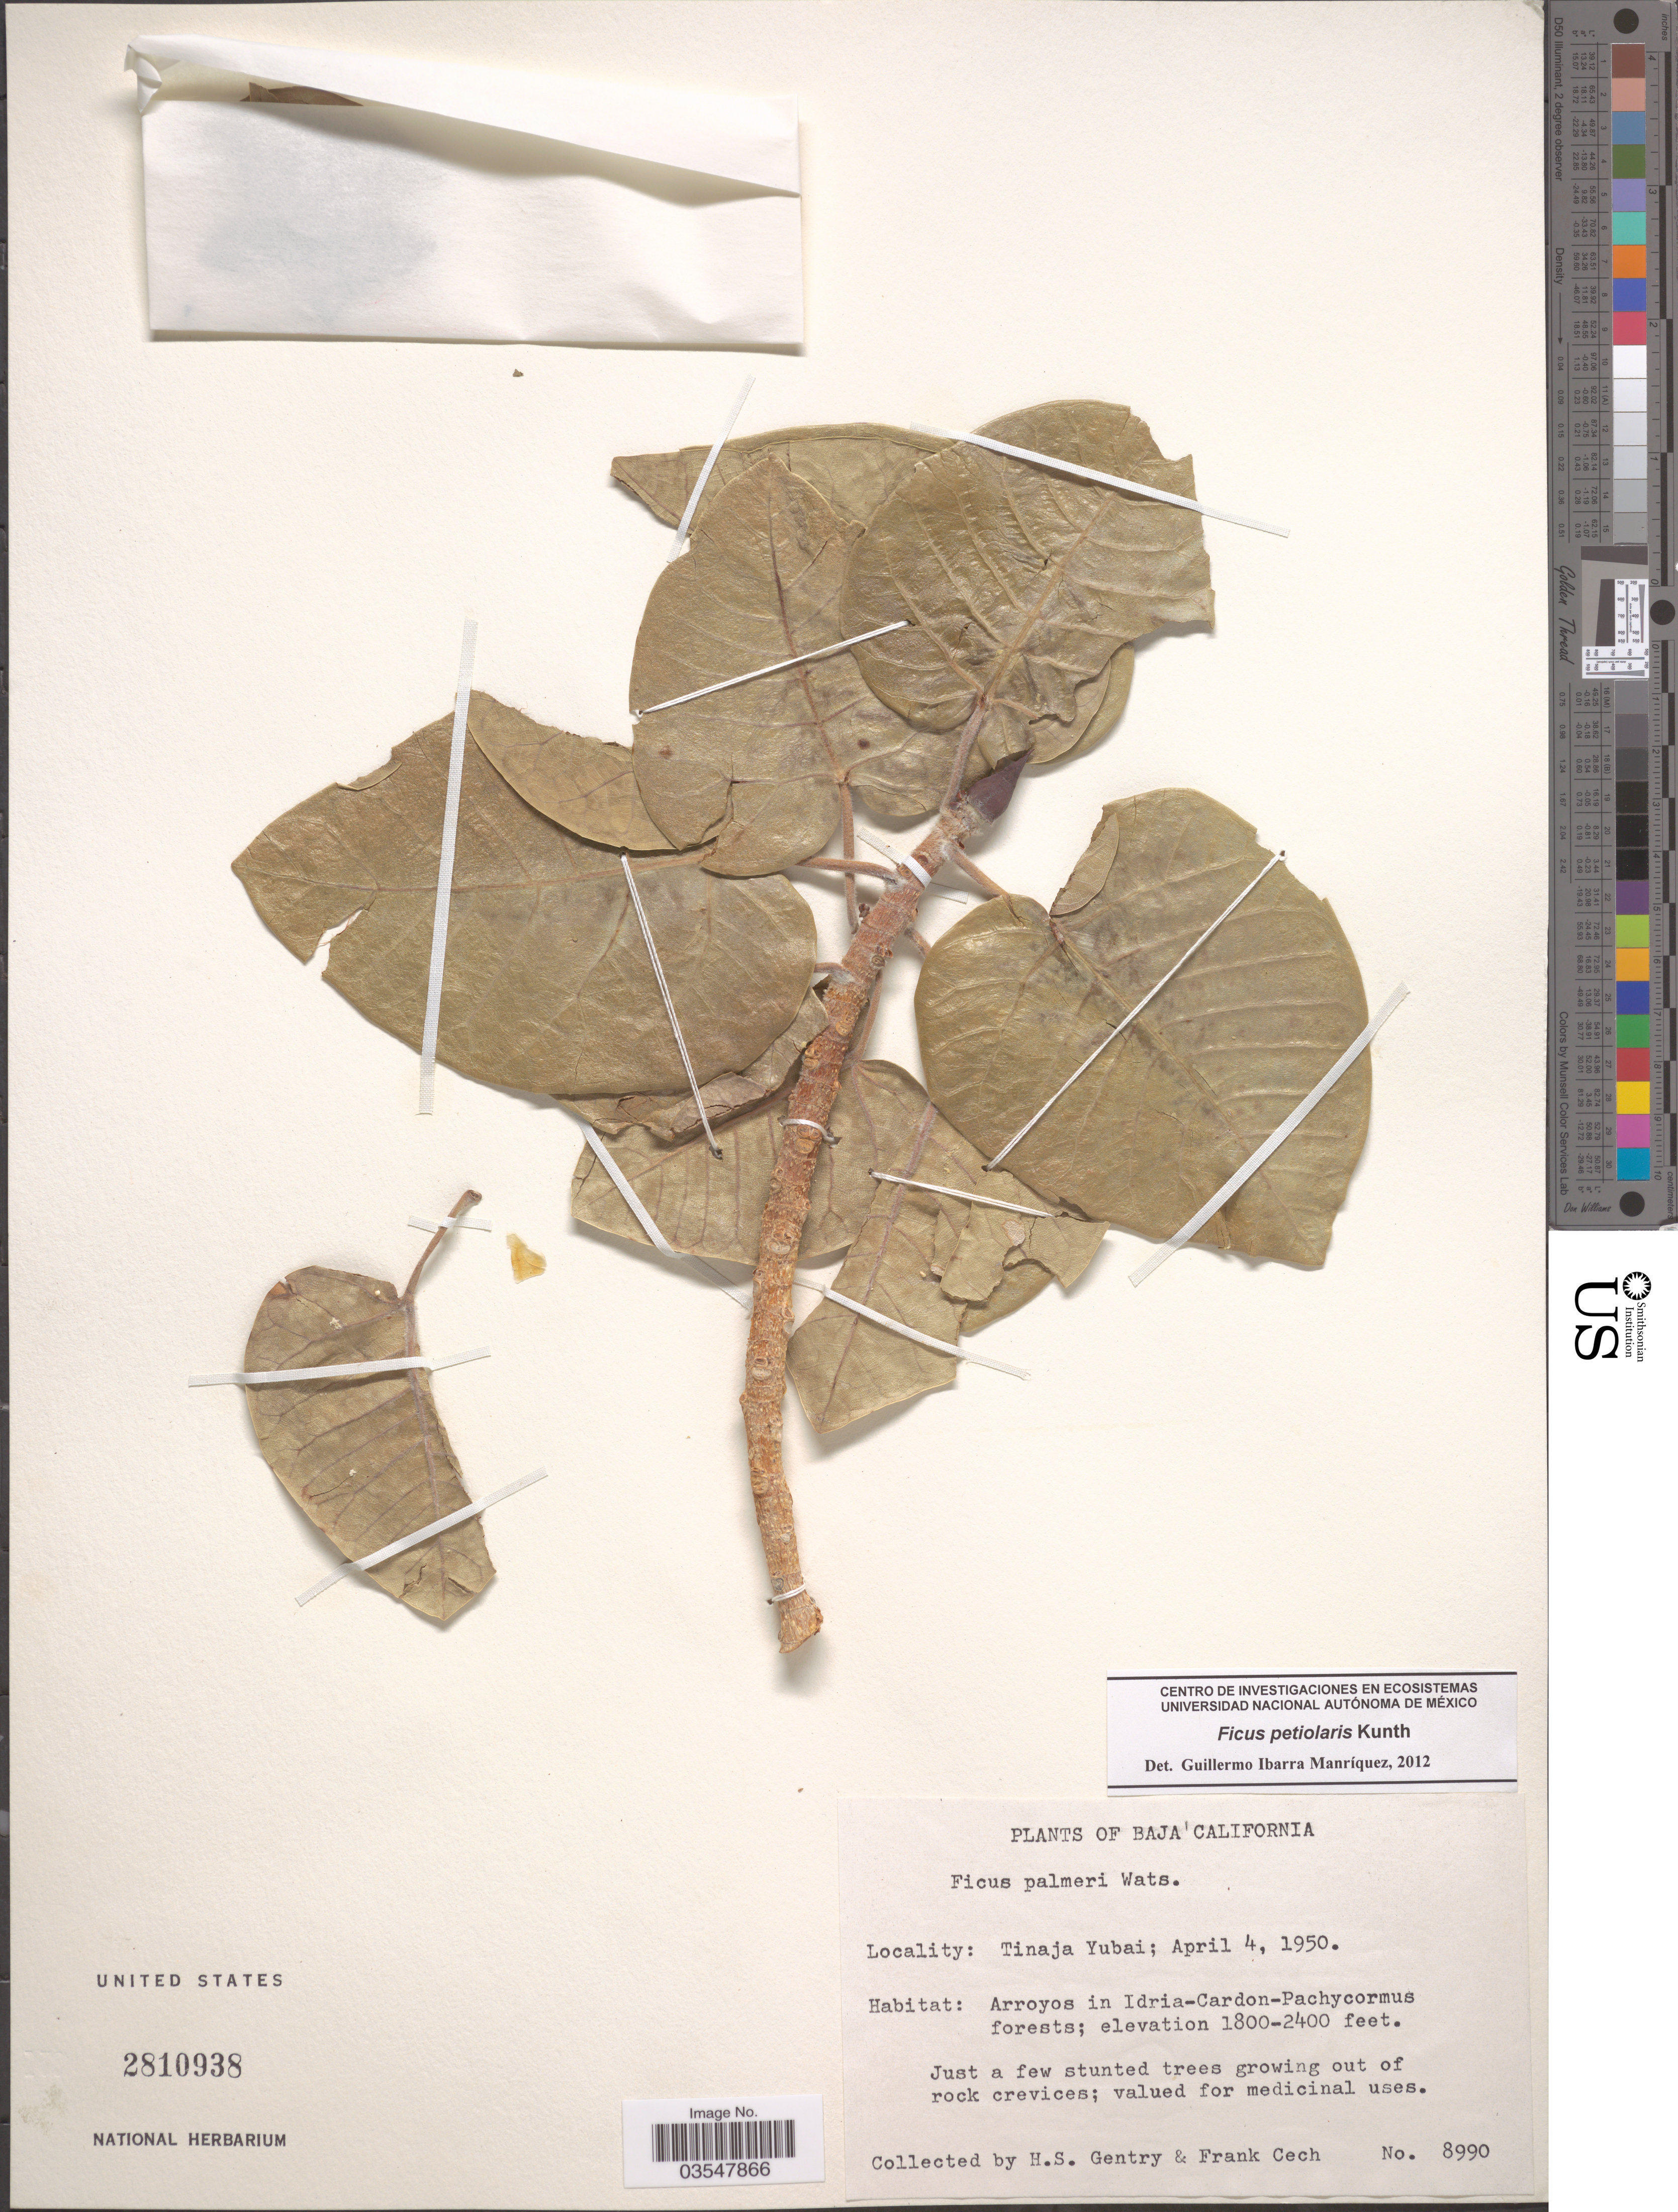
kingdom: Plantae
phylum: Tracheophyta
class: Magnoliopsida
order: Rosales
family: Moraceae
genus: Ficus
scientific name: Ficus petiolaris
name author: Kunth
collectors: H. S. Gentry & F. Cech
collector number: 8990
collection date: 1950-04-04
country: Mexico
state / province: Baja California Norte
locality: Tinaja Yubai.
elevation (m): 549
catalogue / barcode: US 2810938